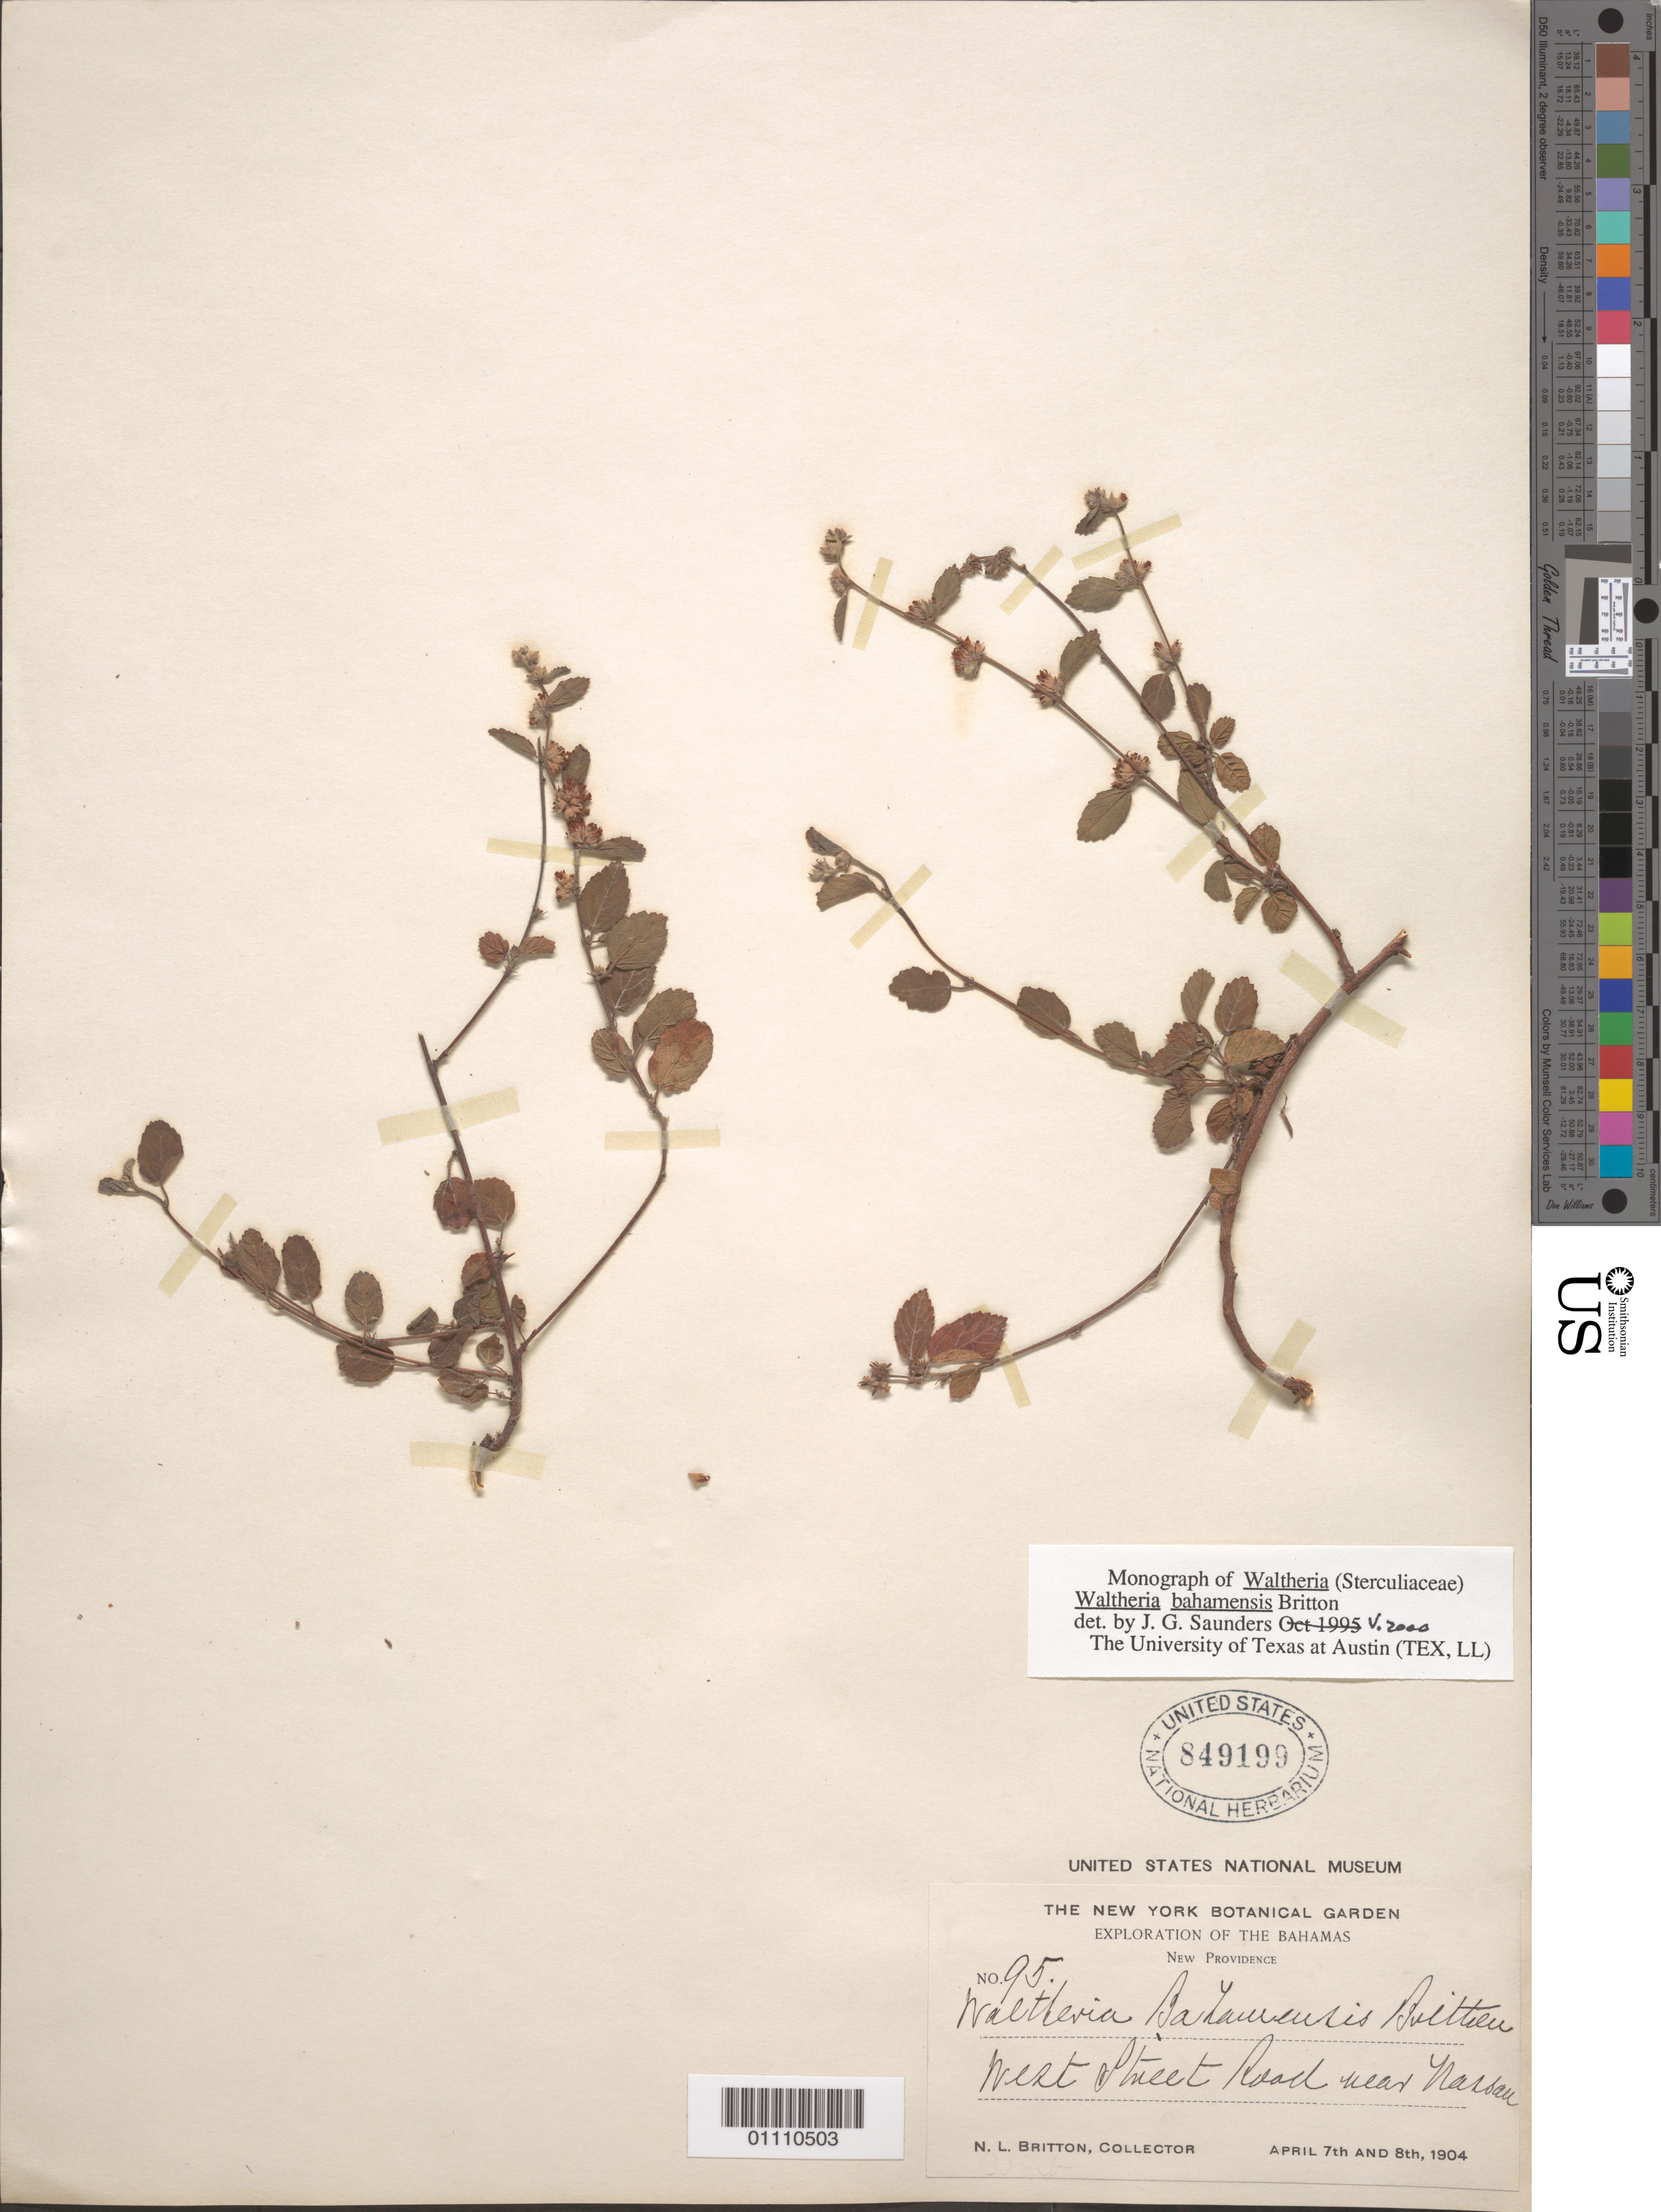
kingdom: Plantae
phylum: Tracheophyta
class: Magnoliopsida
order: Malvales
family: Malvaceae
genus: Waltheria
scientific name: Waltheria bahamensis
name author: Britton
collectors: N. Britton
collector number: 95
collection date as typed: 07 Apr 1904 and 08 Apr 1904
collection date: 1904-04-07,1904-04-08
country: Bahamas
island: New Providence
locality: Nest Street Road near Nassau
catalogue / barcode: US 849199